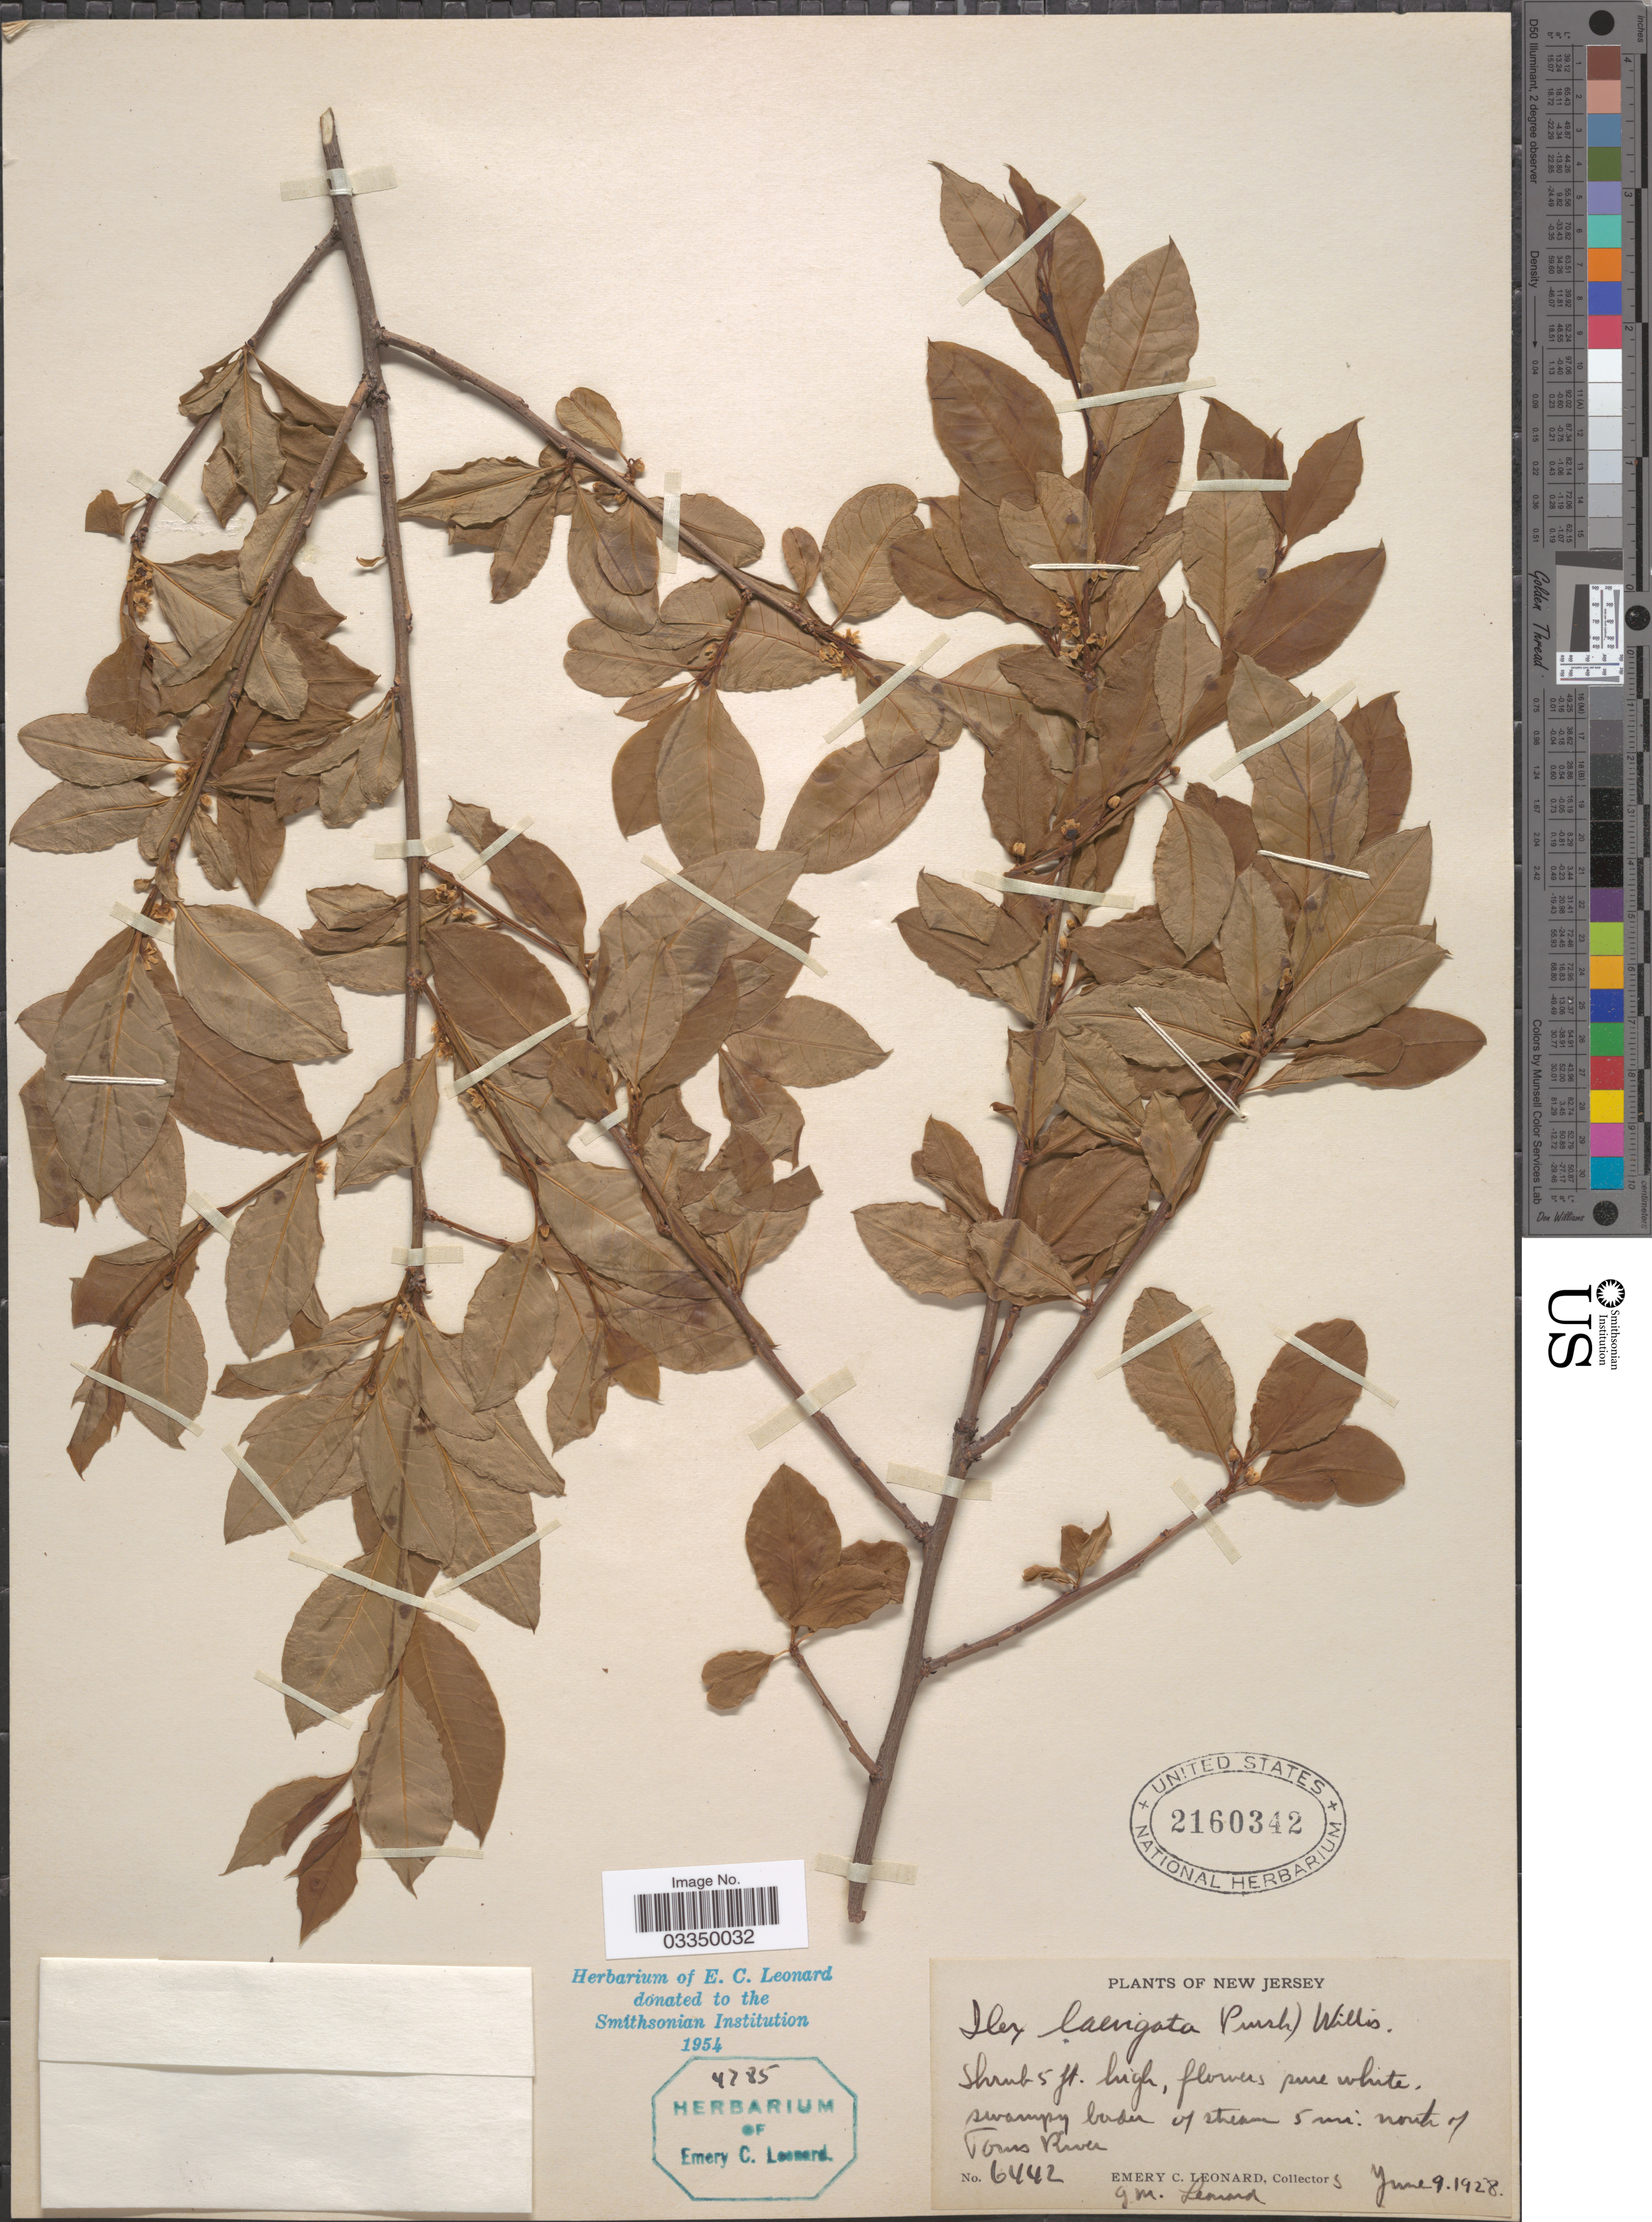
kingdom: Plantae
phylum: Tracheophyta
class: Magnoliopsida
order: Aquifoliales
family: Aquifoliaceae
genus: Ilex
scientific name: Ilex laevigata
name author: (Pursh) A. Gray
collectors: E. C. Leonard & G. M. Leonard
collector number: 6442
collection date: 1928-06-09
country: United States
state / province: New Jersey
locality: Swampy border of stream 5 mi. north of Toms River.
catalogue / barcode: US 2160342